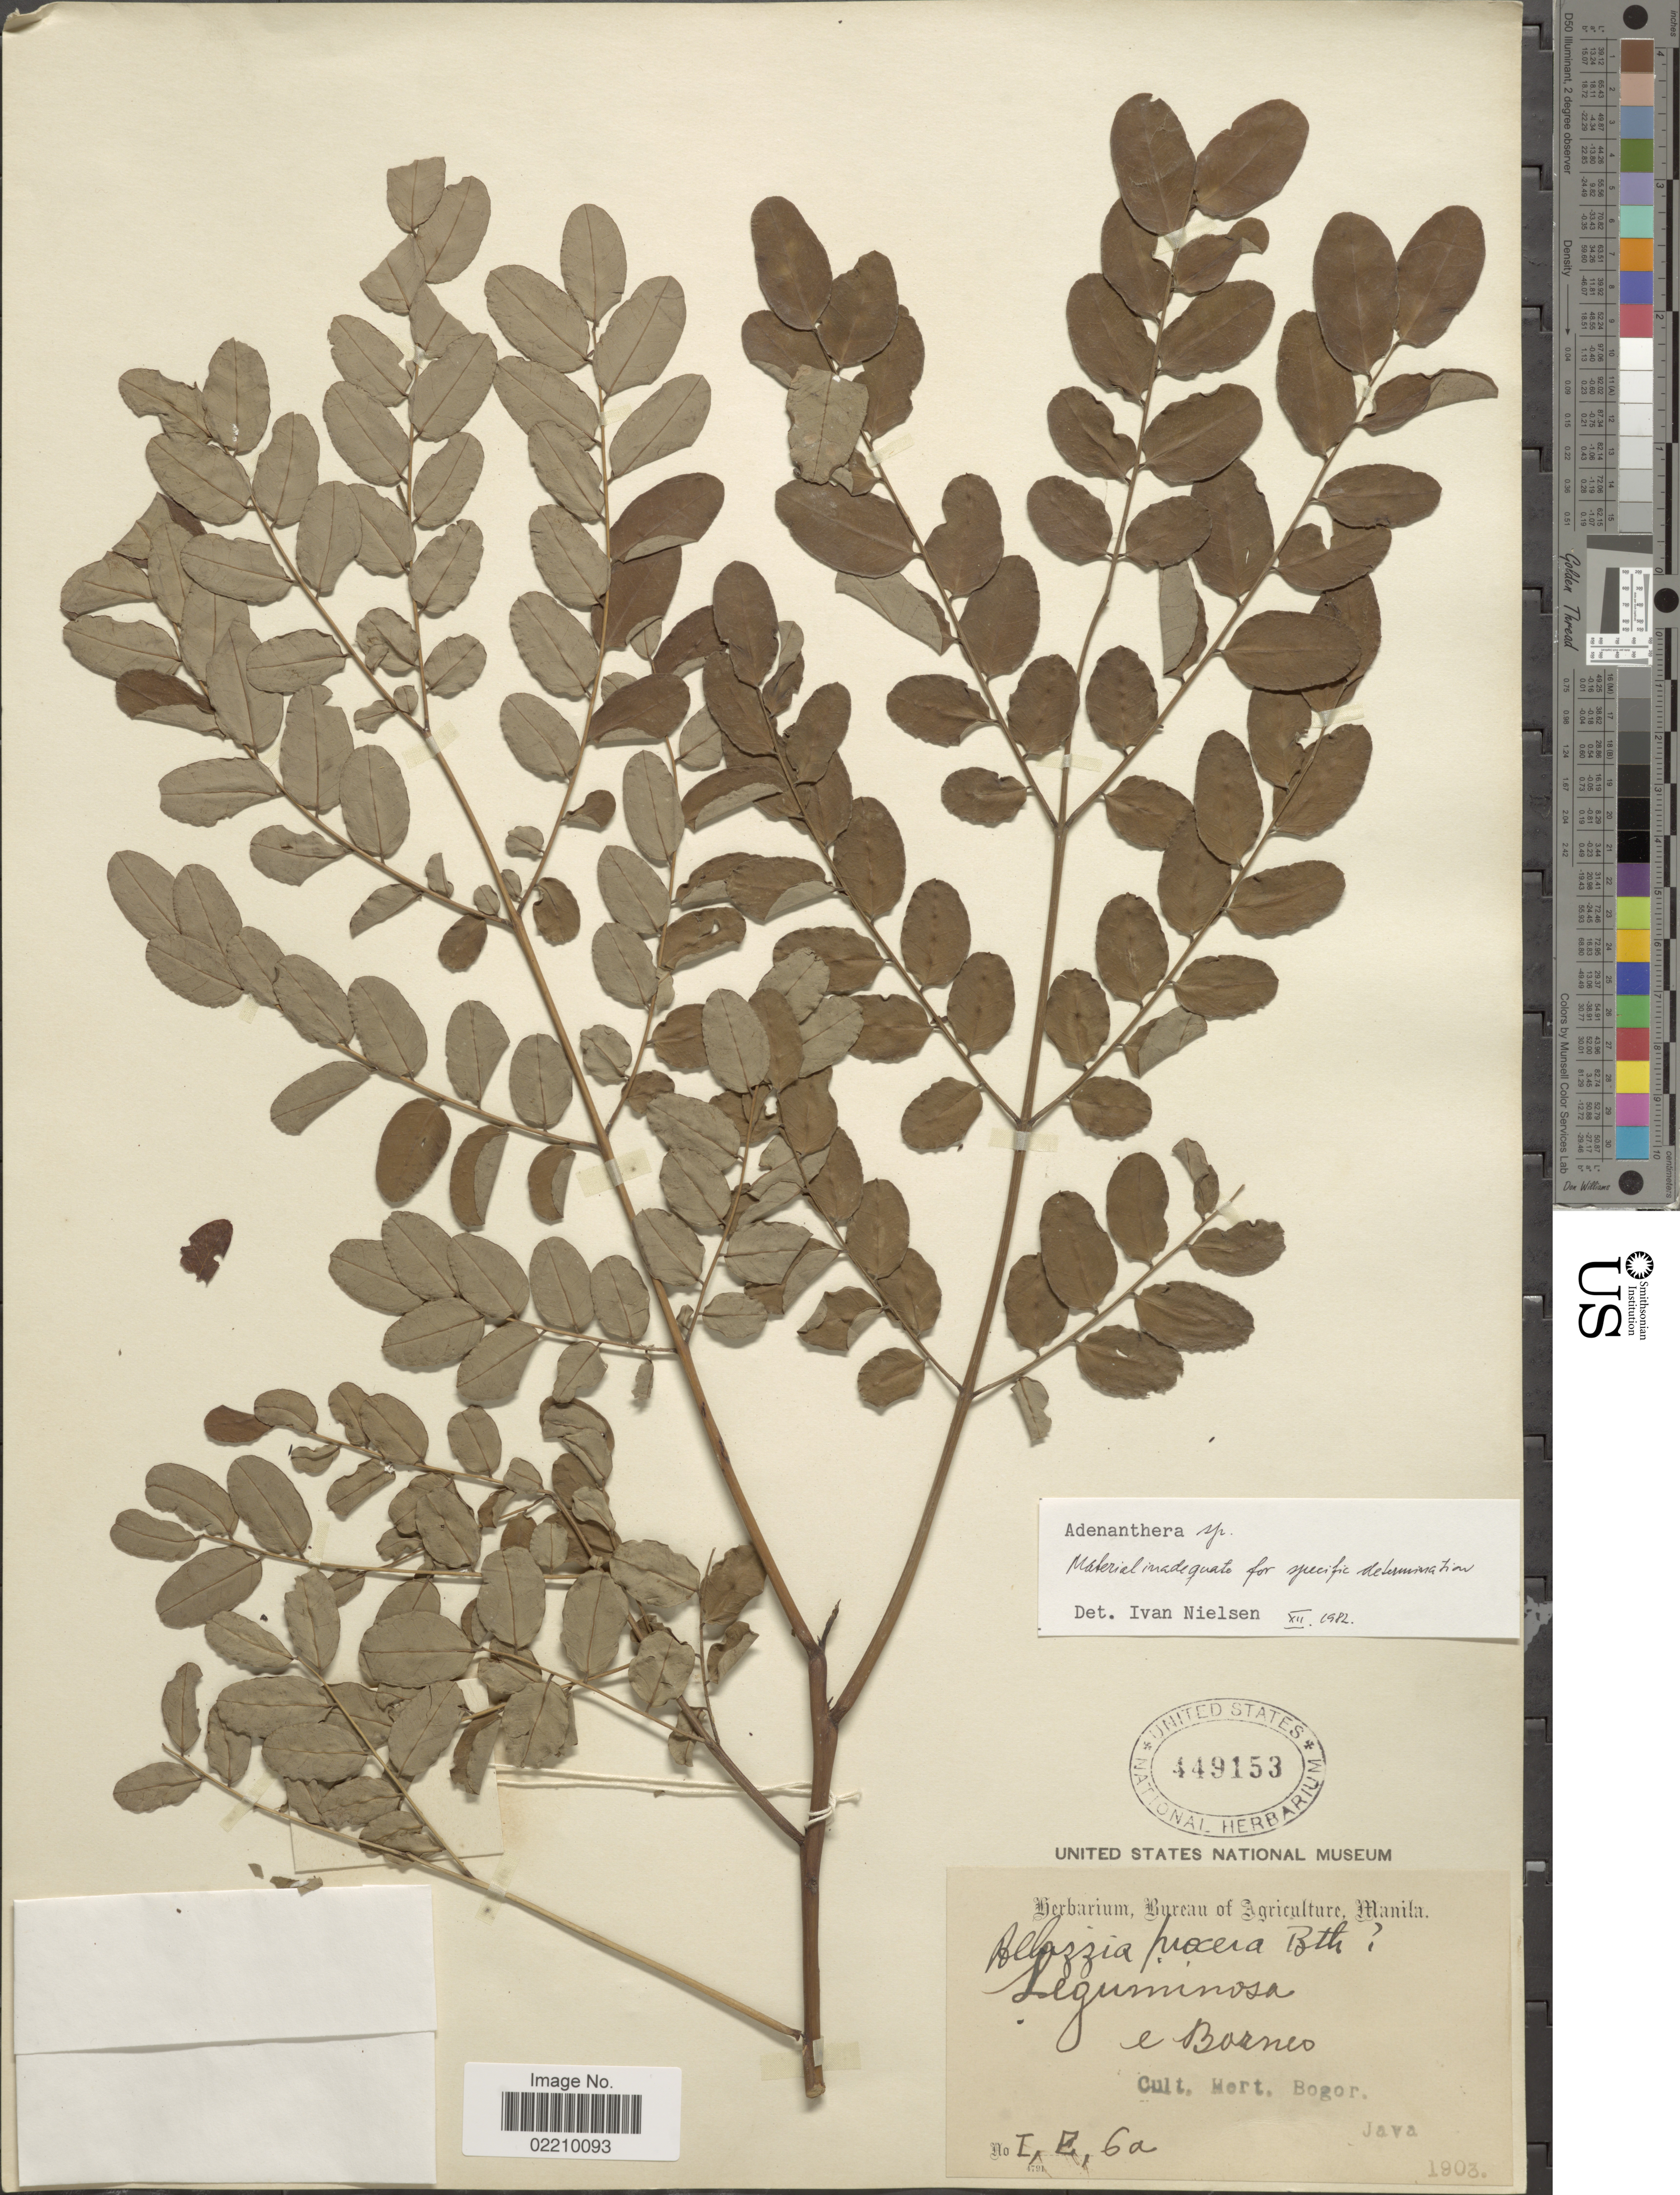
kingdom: Plantae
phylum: Tracheophyta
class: Magnoliopsida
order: Fabales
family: Fabaceae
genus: Adenanthera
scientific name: Adenanthera sp.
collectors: ex Herb. Bur. Agric. Manila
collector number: I,E, 6a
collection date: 1903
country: Indonesia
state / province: Java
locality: Borneo, Cult. Hort. Bogor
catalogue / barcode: US 449153